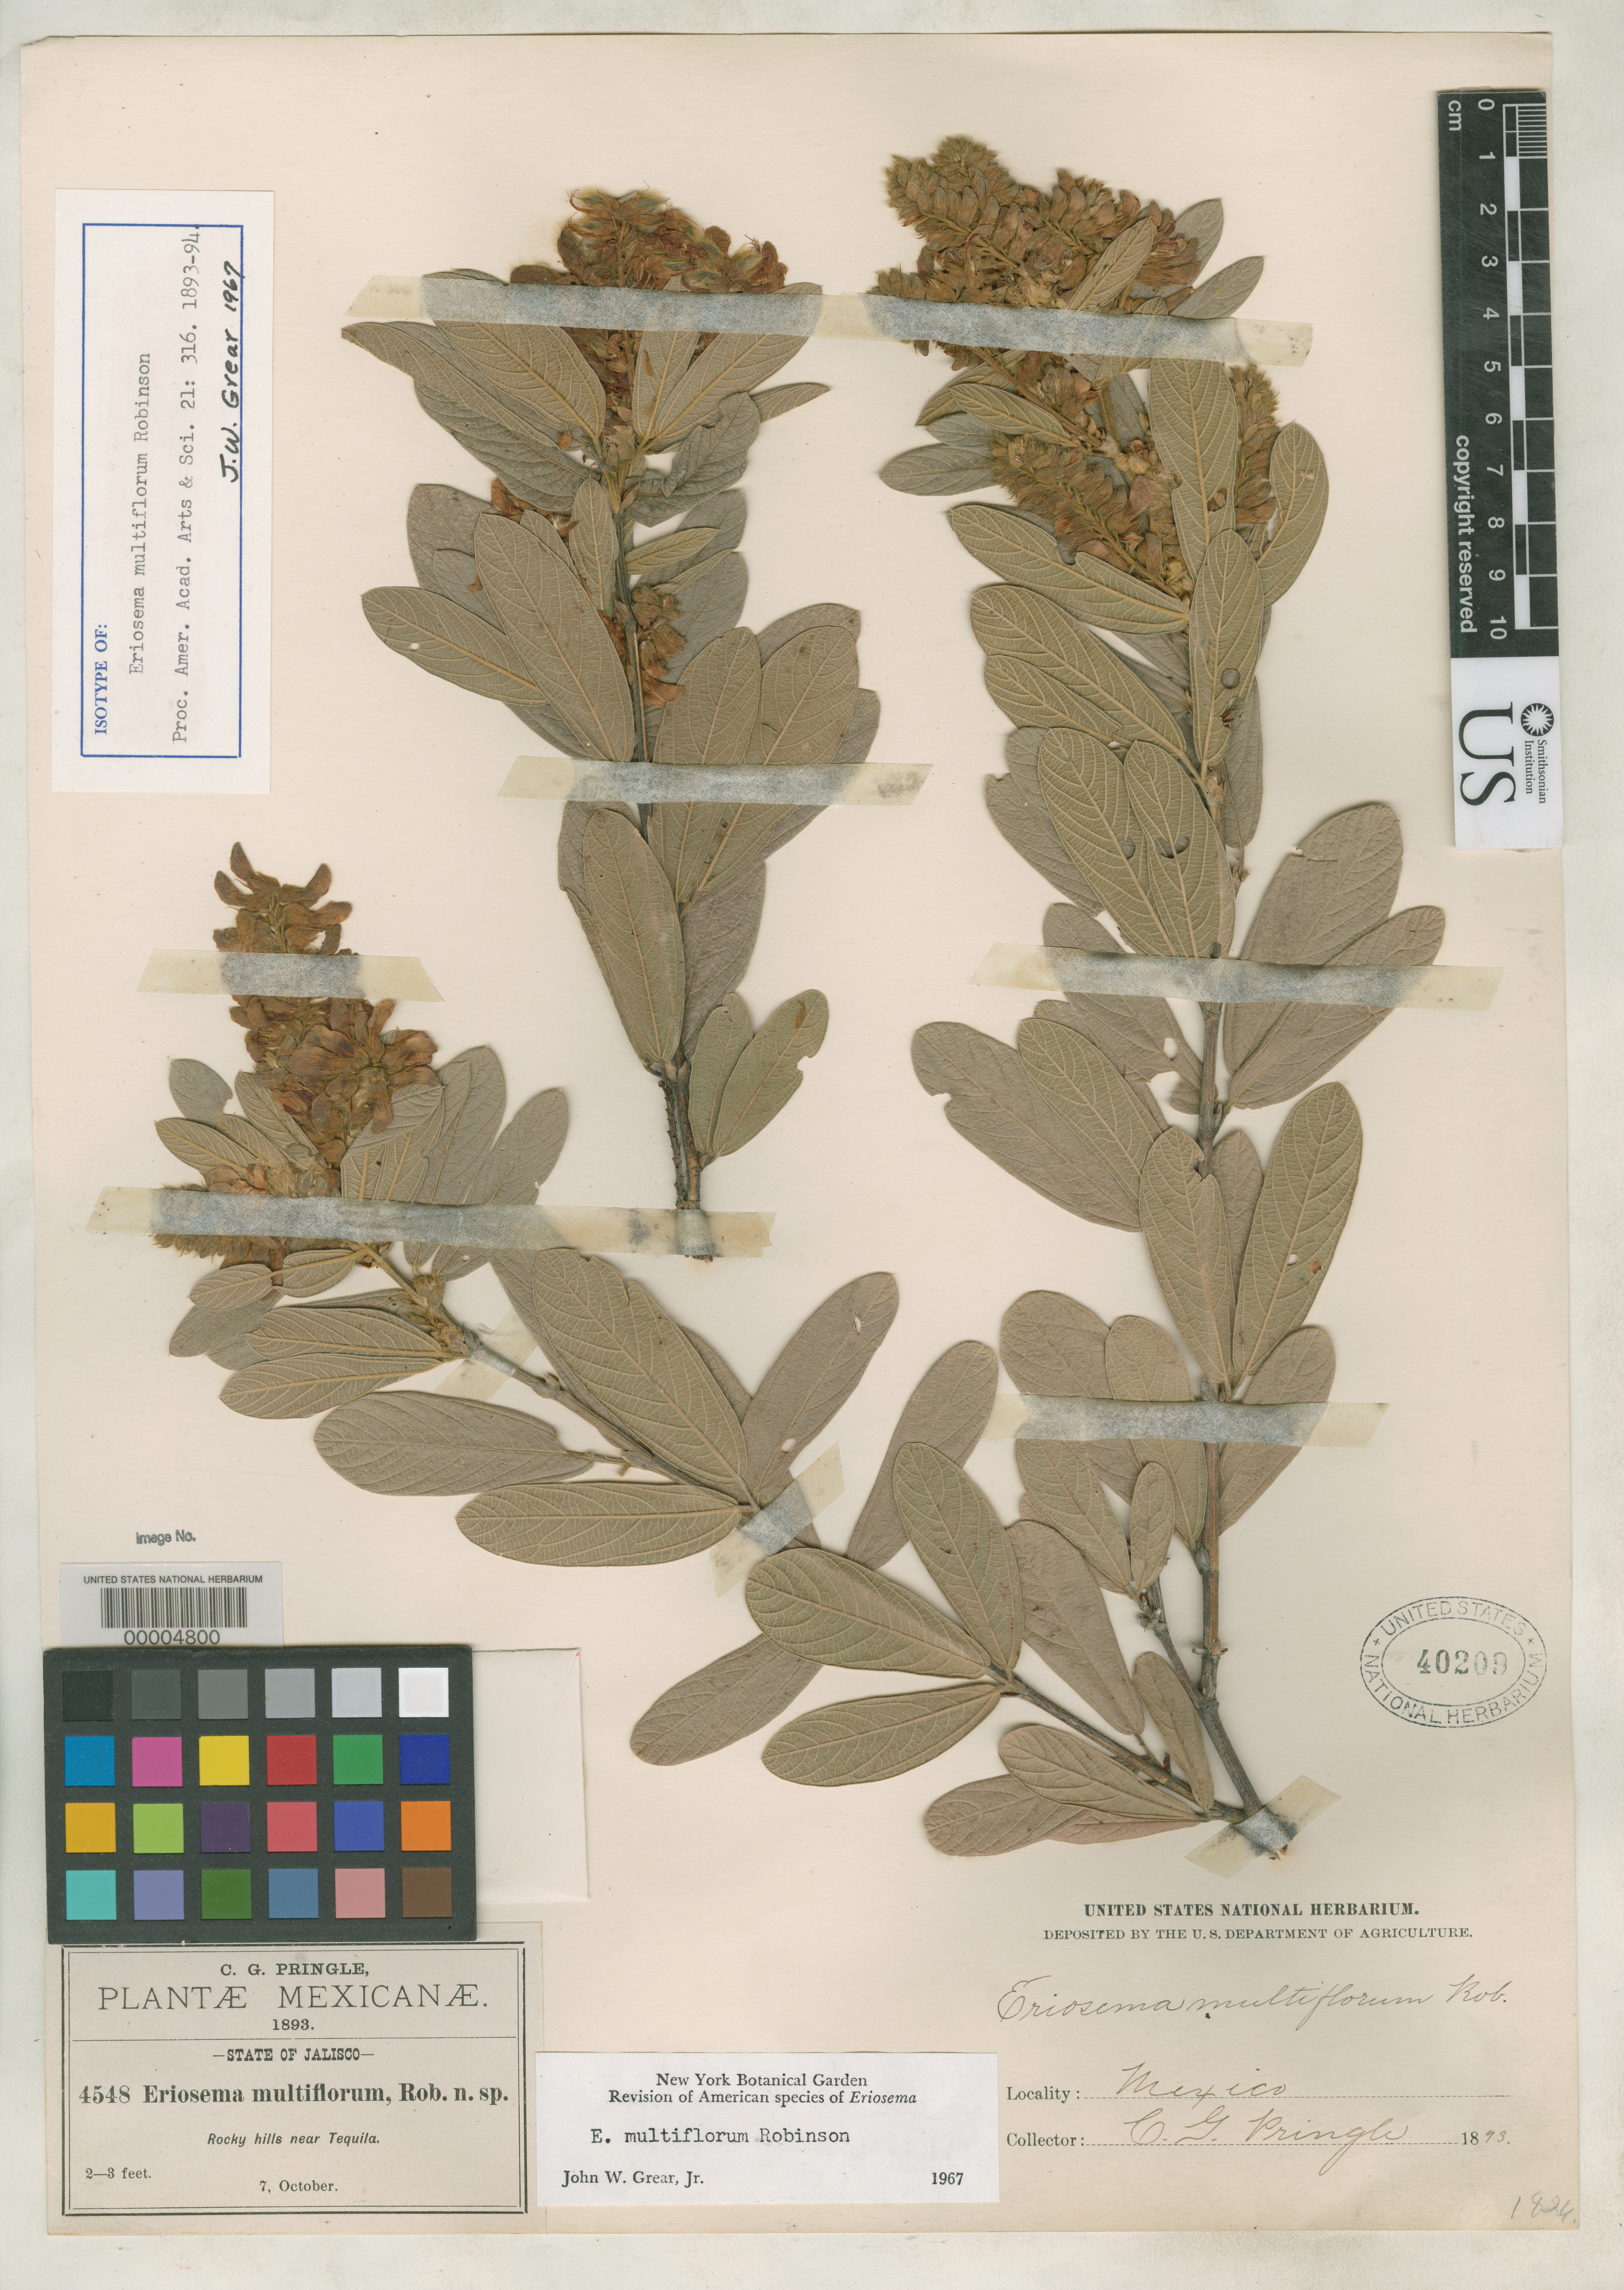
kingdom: Plantae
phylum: Tracheophyta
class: Magnoliopsida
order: Fabales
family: Fabaceae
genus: Eriosema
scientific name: Eriosema multiflorum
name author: B.L. Rob.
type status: Isotype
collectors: C. G. Pringle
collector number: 4548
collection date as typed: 07 Oct 1893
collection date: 1893-10-07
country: Mexico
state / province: Jalisco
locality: Near Tequila.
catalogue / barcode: US 40209